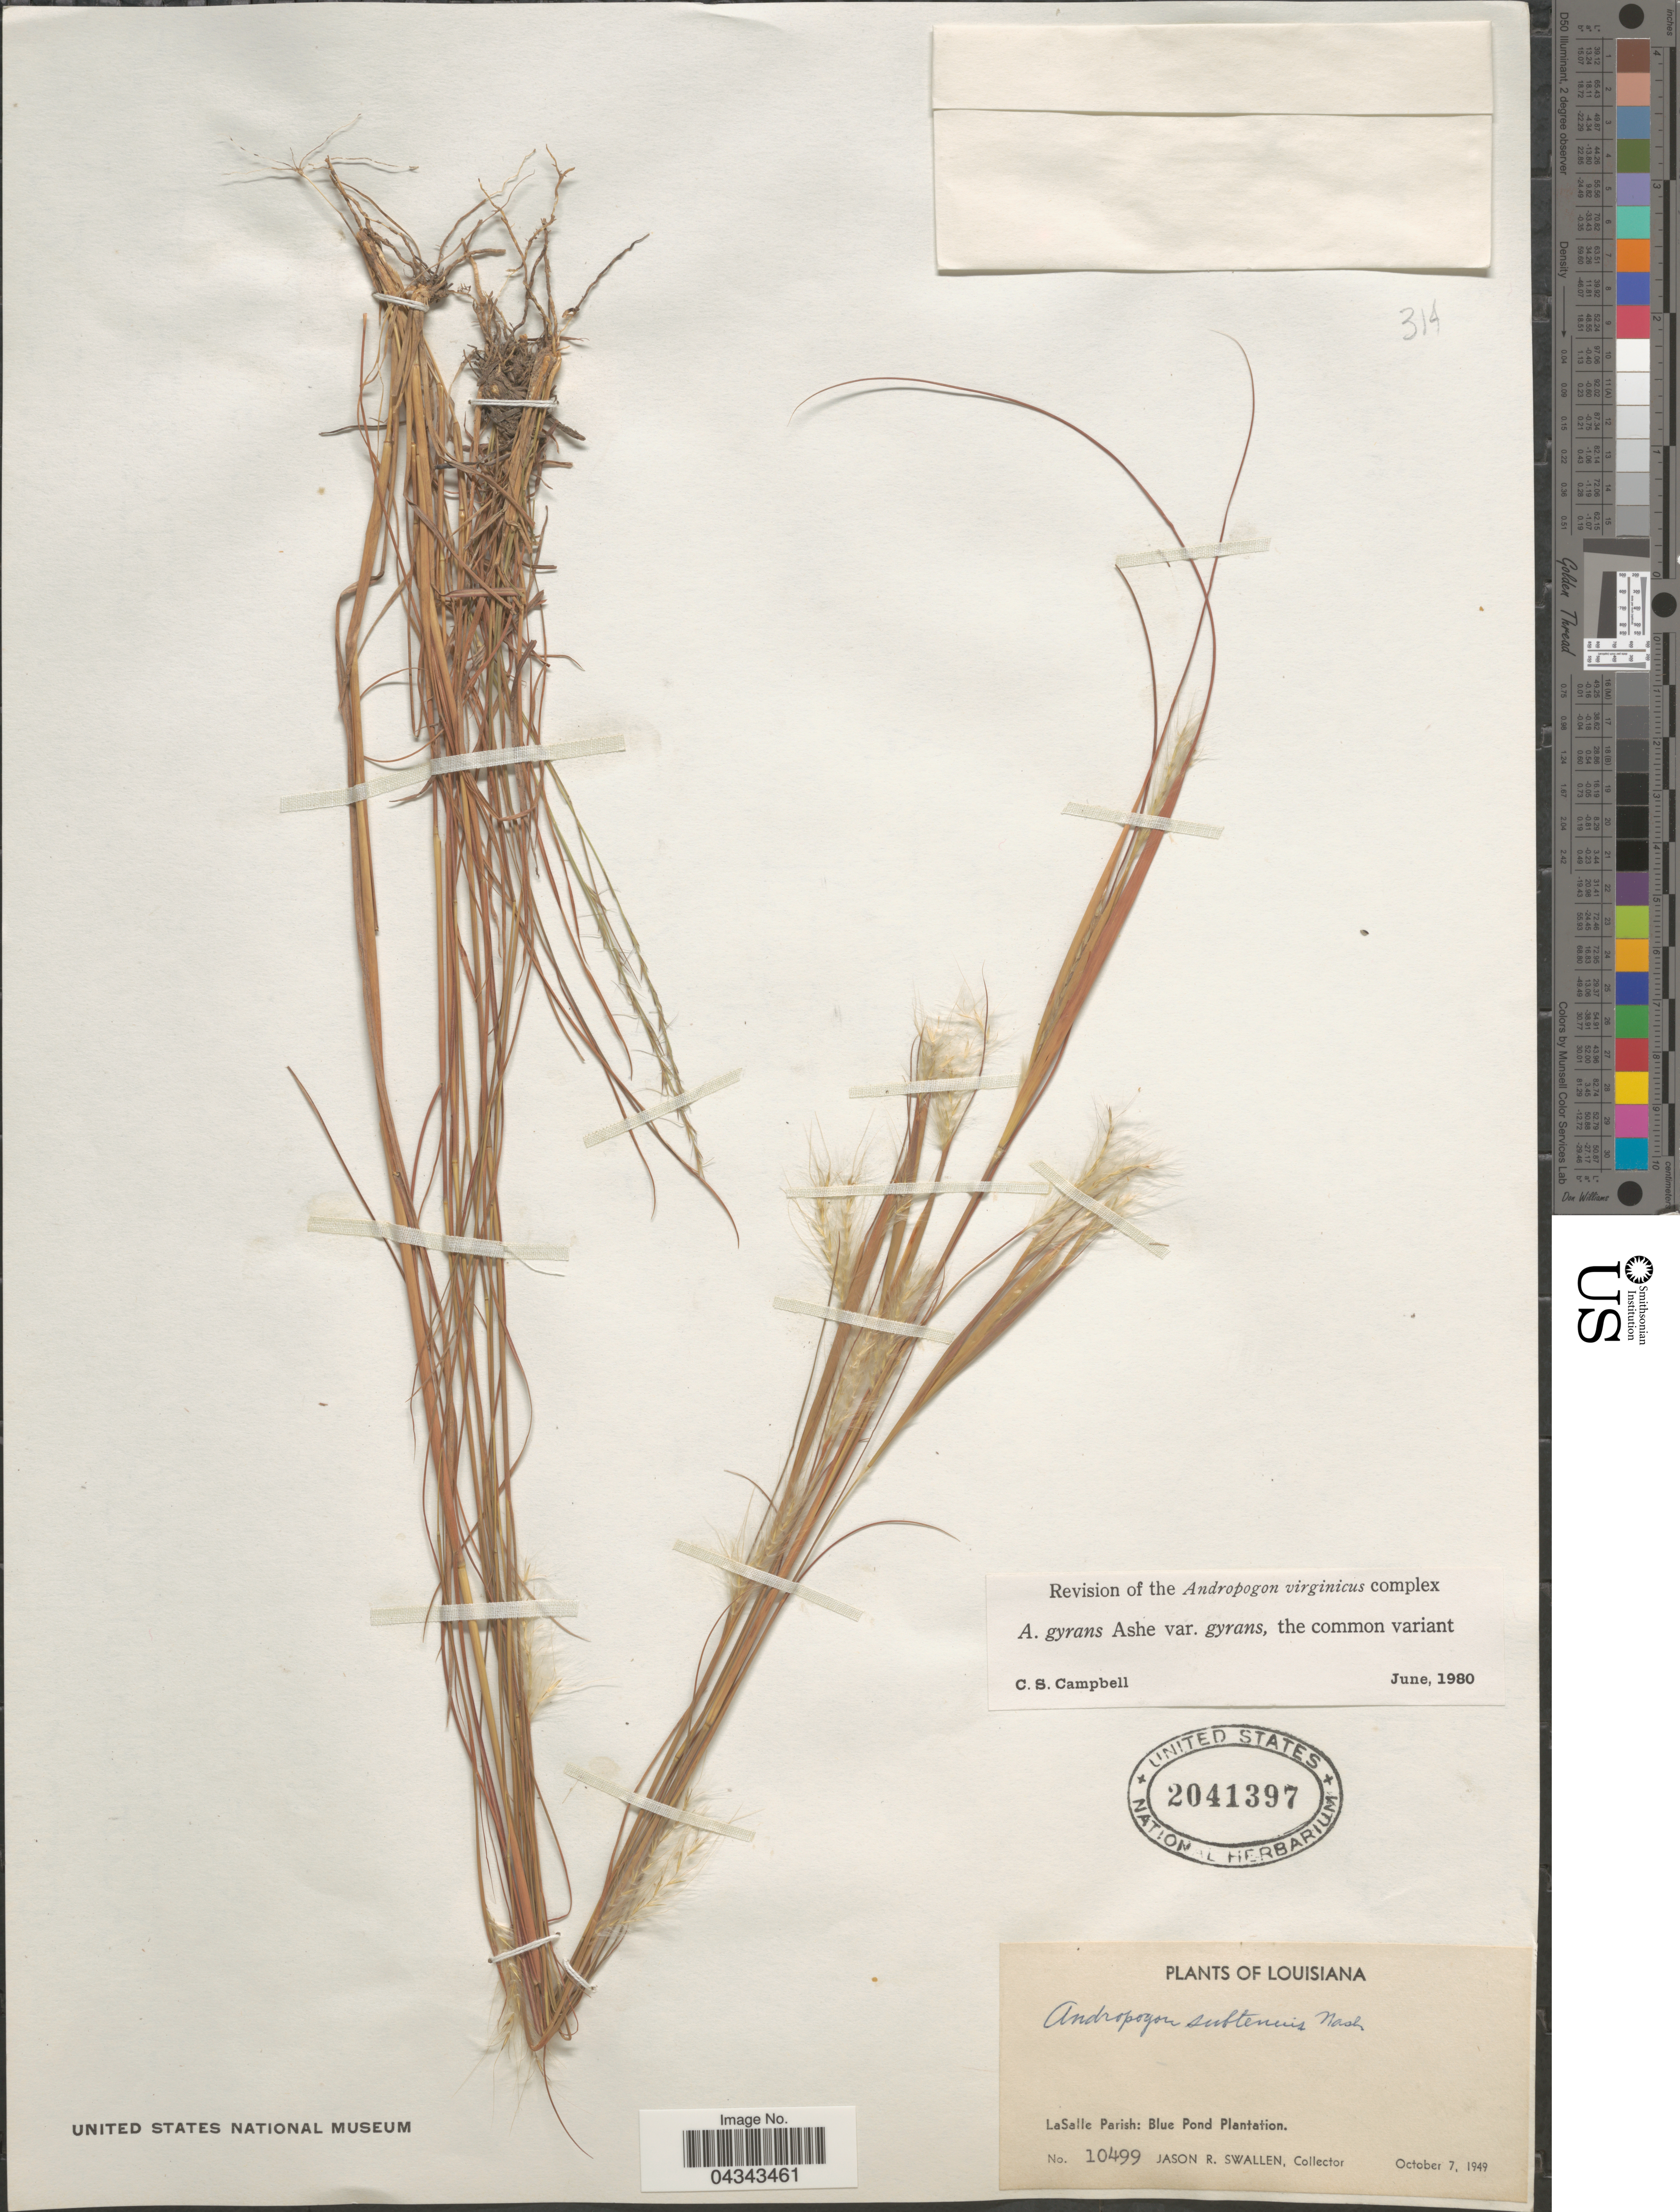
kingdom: Plantae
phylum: Tracheophyta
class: Liliopsida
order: Poales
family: Poaceae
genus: Andropogon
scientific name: Andropogon gyrans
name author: Ashe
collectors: J. R. Swallen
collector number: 10499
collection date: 1949-10-07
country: United States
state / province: Louisiana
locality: LaSalle Parish: Blue Pond Plantation.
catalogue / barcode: US 2041397